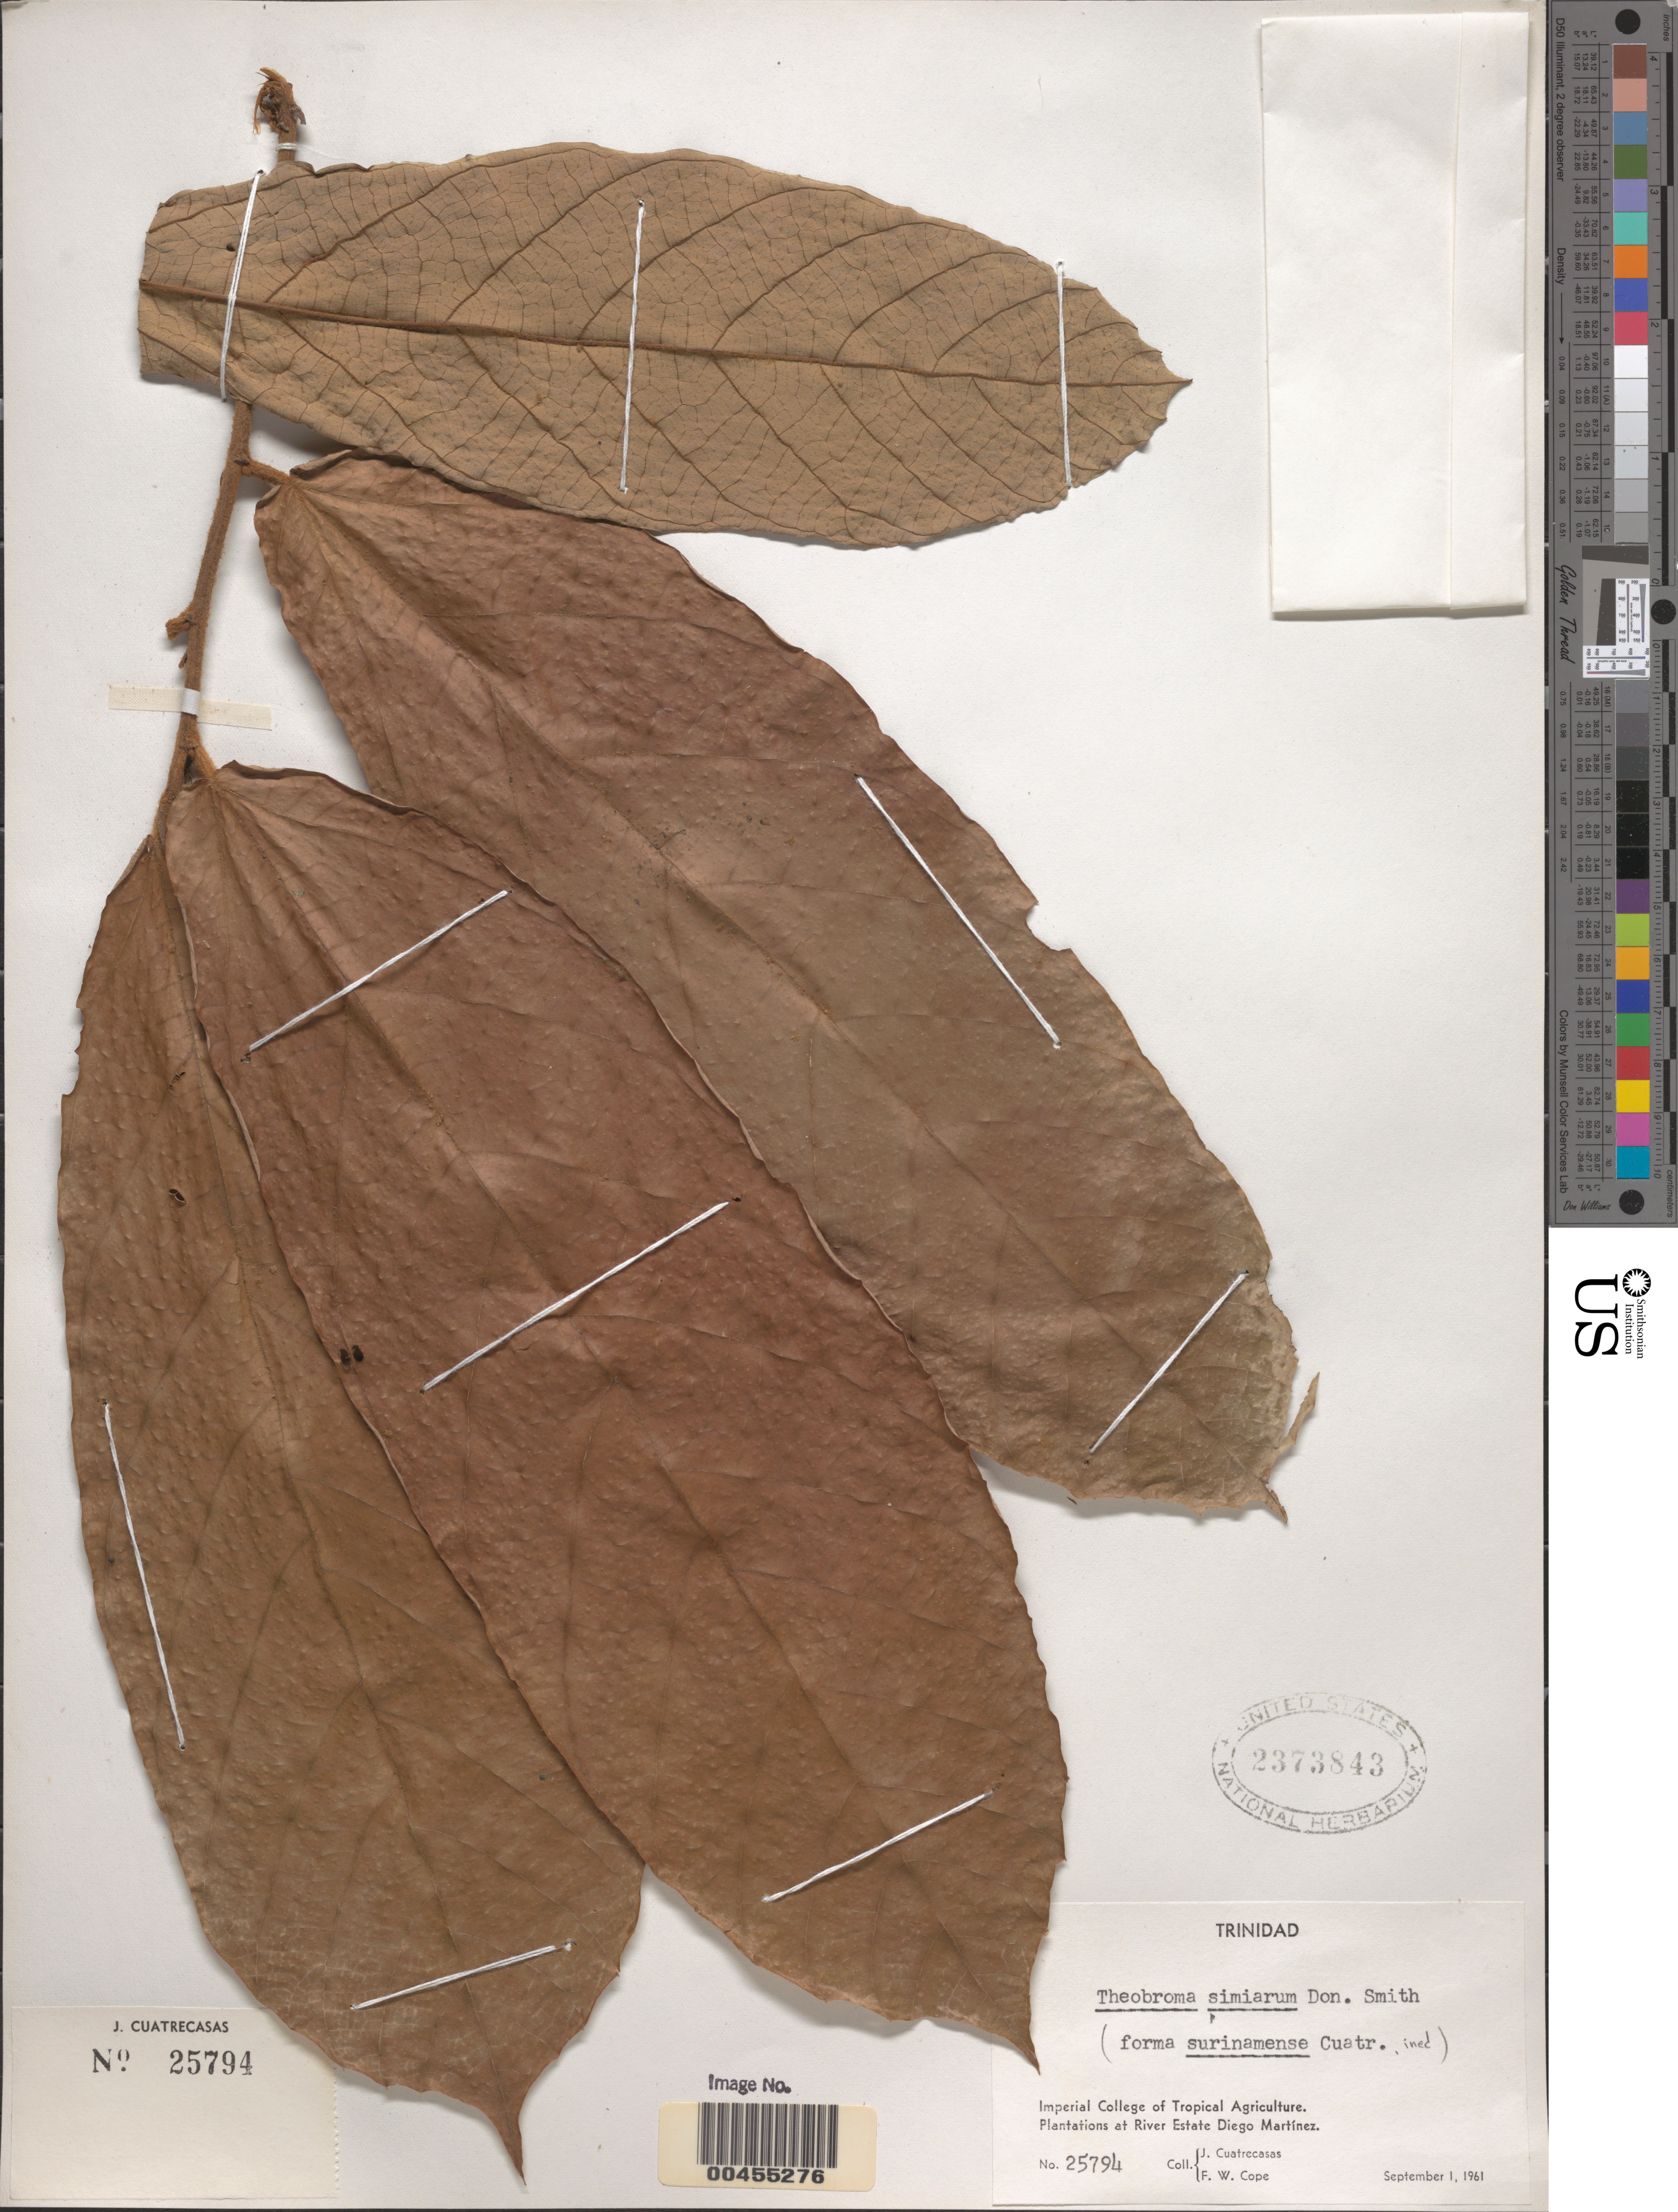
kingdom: Plantae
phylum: Tracheophyta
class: Magnoliopsida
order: Malvales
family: Malvaceae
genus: Theobroma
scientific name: Theobroma simiarum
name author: Donn. Sm.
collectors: J. Cuatrecasas & F. Cope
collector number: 25794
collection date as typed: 01 Sep 1961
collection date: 1961-09-01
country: Trinidad and Tobago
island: Trinidad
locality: Imperial College of Tropical Agriculture. Plantations at River Estate Diego Martínez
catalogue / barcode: US 2373843